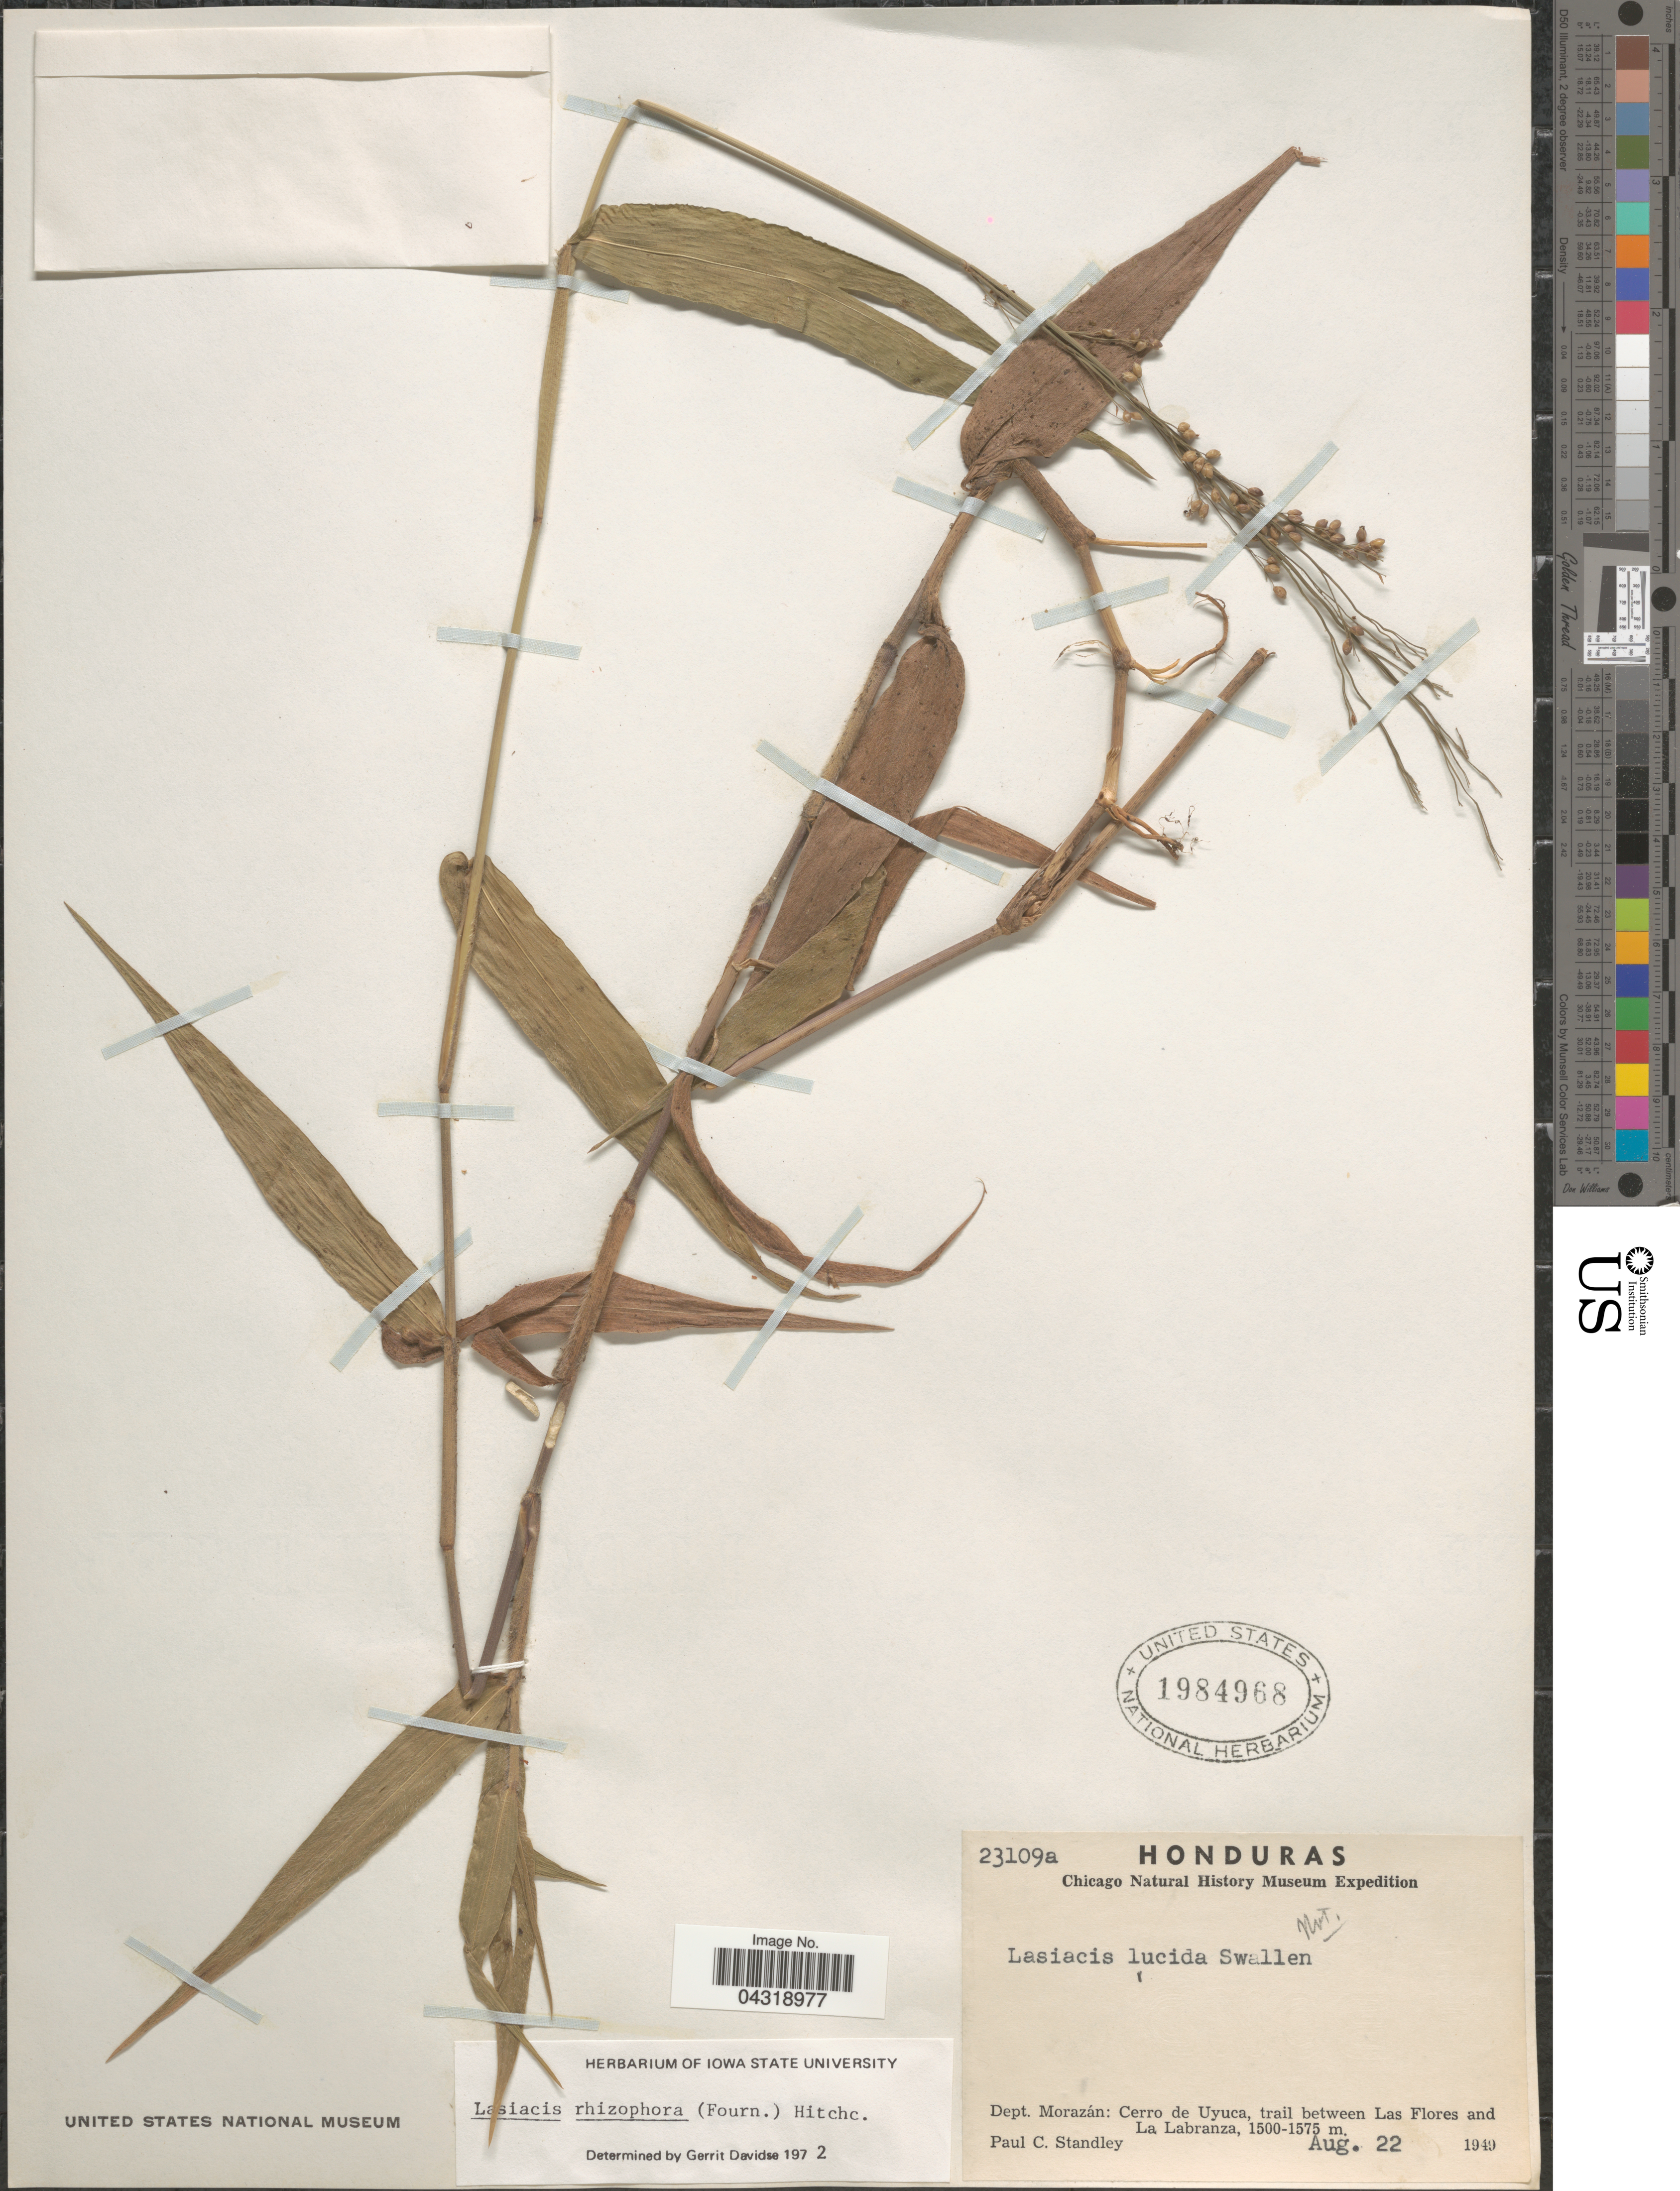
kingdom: Plantae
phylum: Tracheophyta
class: Liliopsida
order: Poales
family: Poaceae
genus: Lasiacis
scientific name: Lasiacis rhizophora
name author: (E. Fourn.) Hitchc.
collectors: P. C. Standley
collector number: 23109a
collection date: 1949-08-22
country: Honduras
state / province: Fco. Morazán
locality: Chicago Natuarl History Museum Expedition. Dept. Morazán: Cerro de Uyuca, trail between Las Flores and La Labranza.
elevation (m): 1500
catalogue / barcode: US 1984968